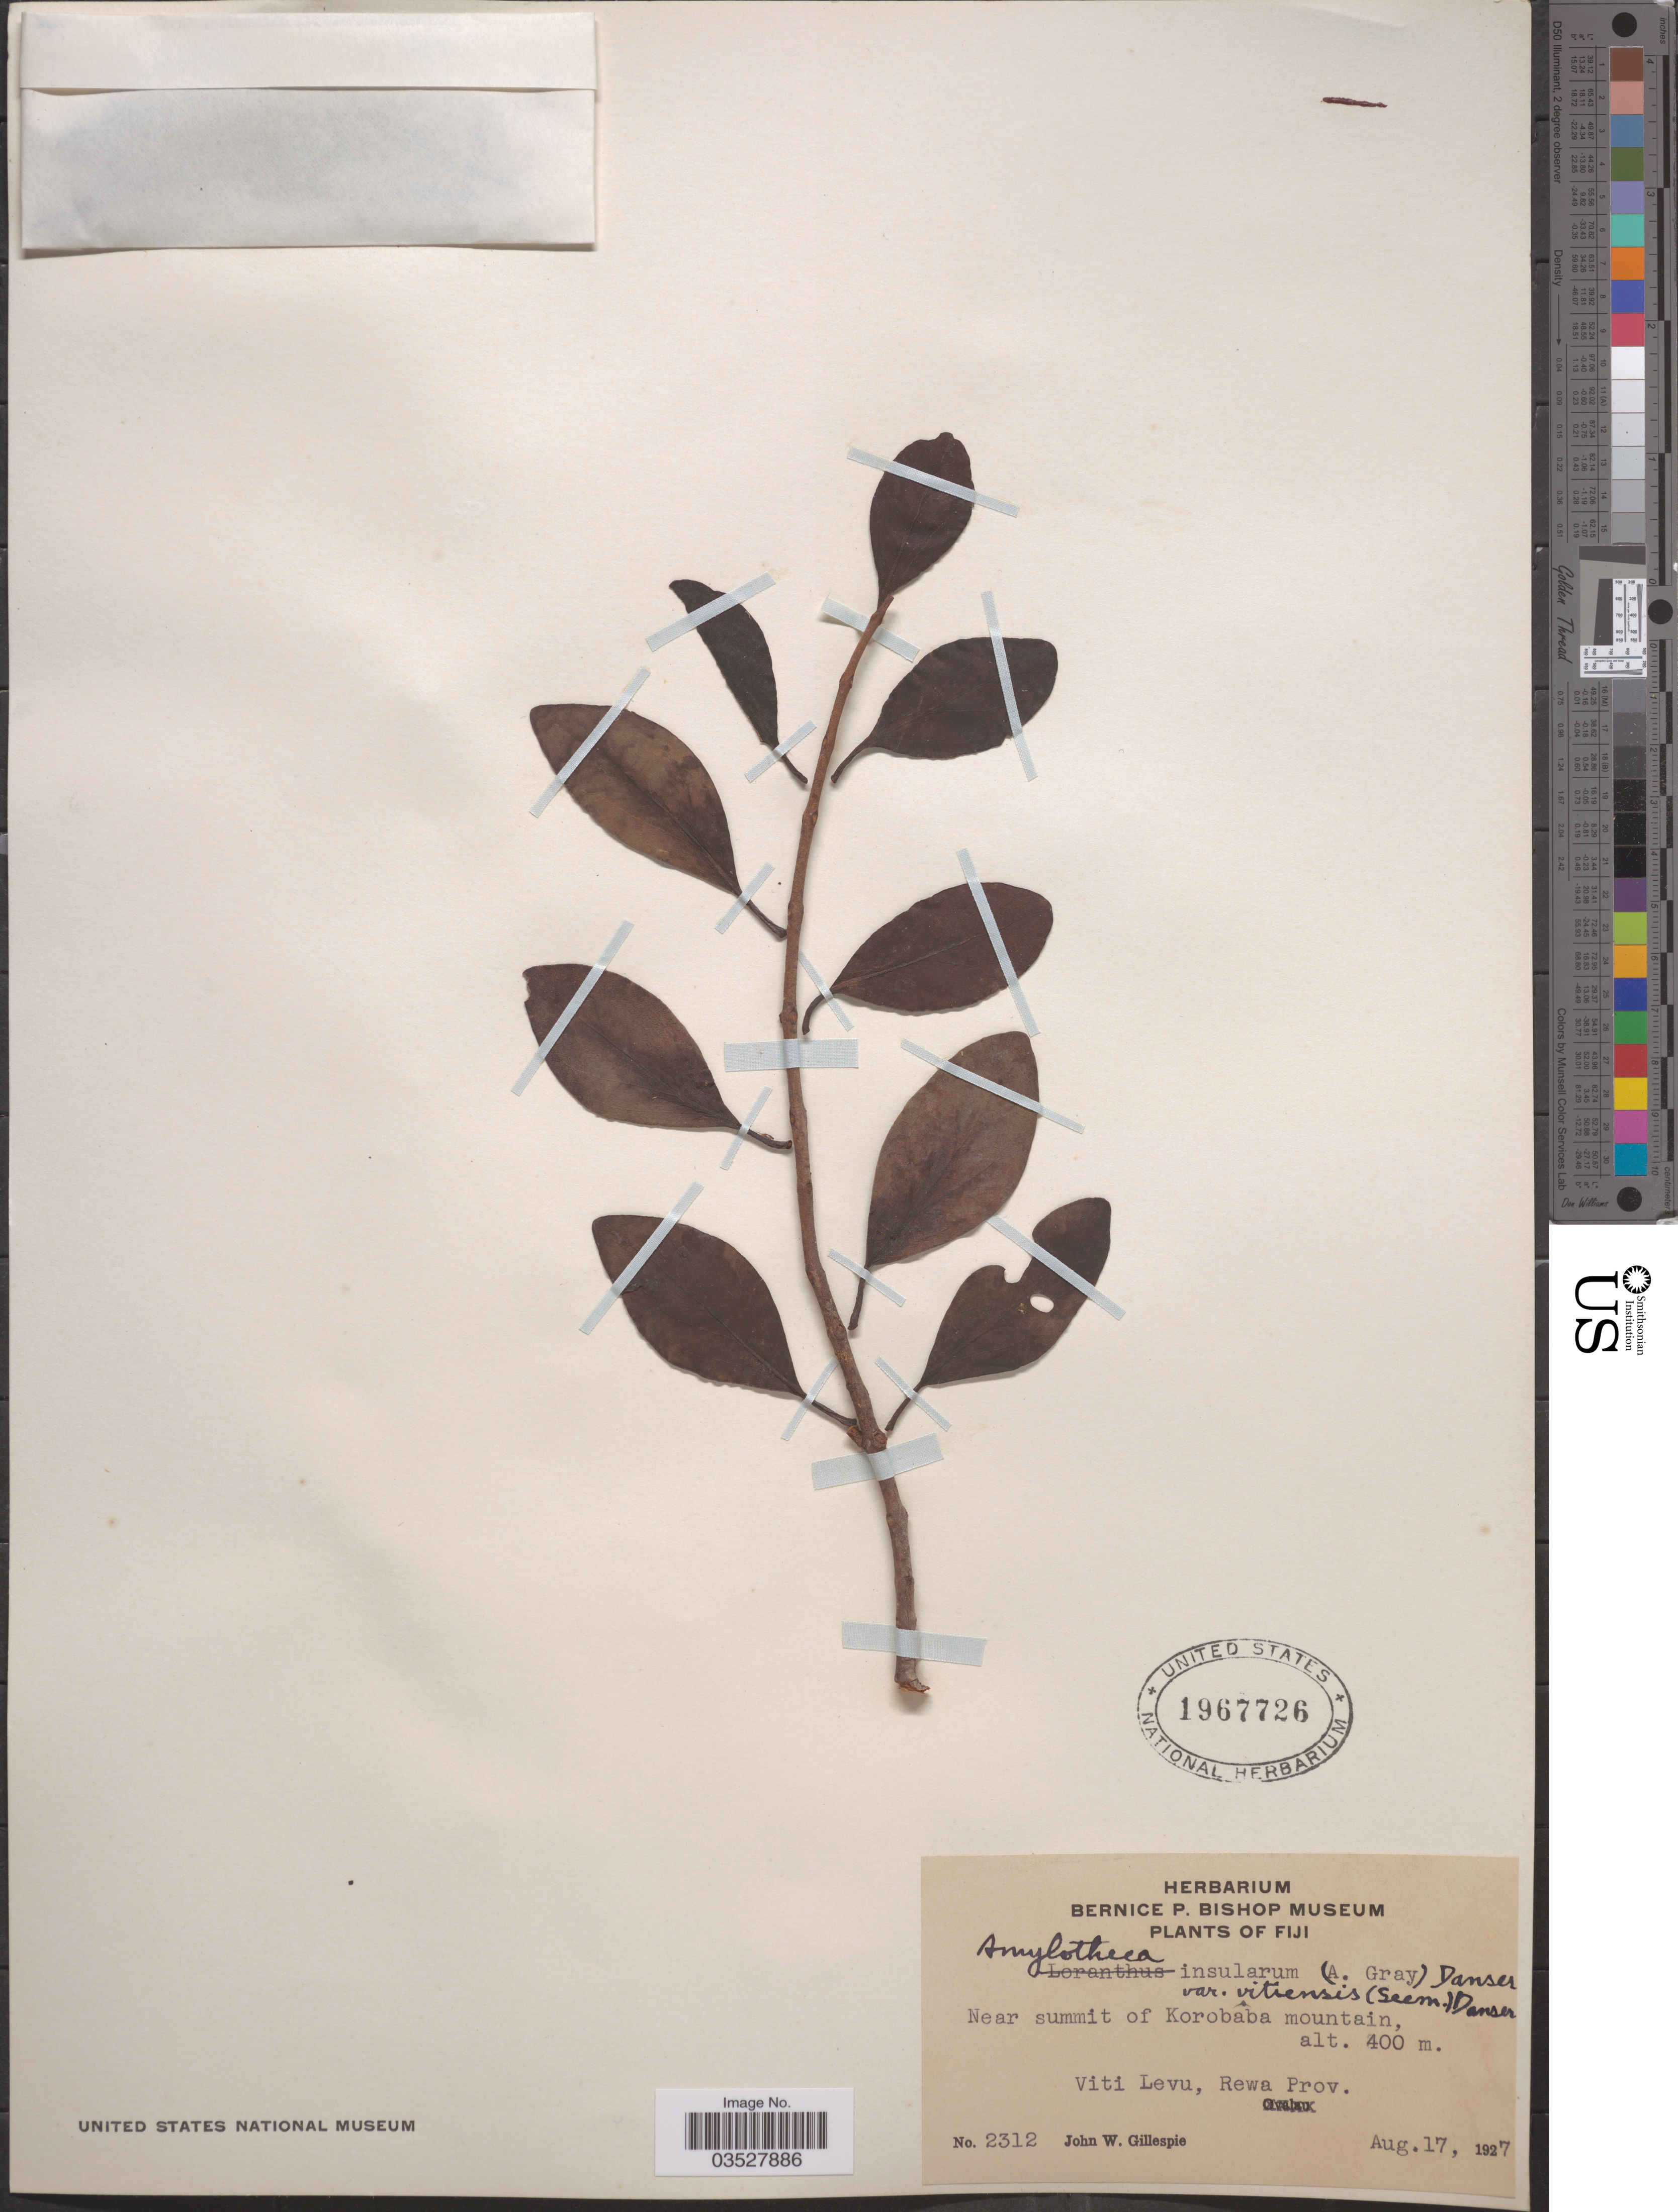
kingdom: Plantae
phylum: Tracheophyta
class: Magnoliopsida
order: Santalales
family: Loranthaceae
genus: Amylotheca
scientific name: Amylotheca insularum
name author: (A. Gray) Danser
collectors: J. W. Gillespie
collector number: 2312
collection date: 1927-08-17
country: Fiji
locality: Near summit of Korobaba Mountain. Viti Levu, Rewa Prov.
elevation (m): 400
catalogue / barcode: US 1967726